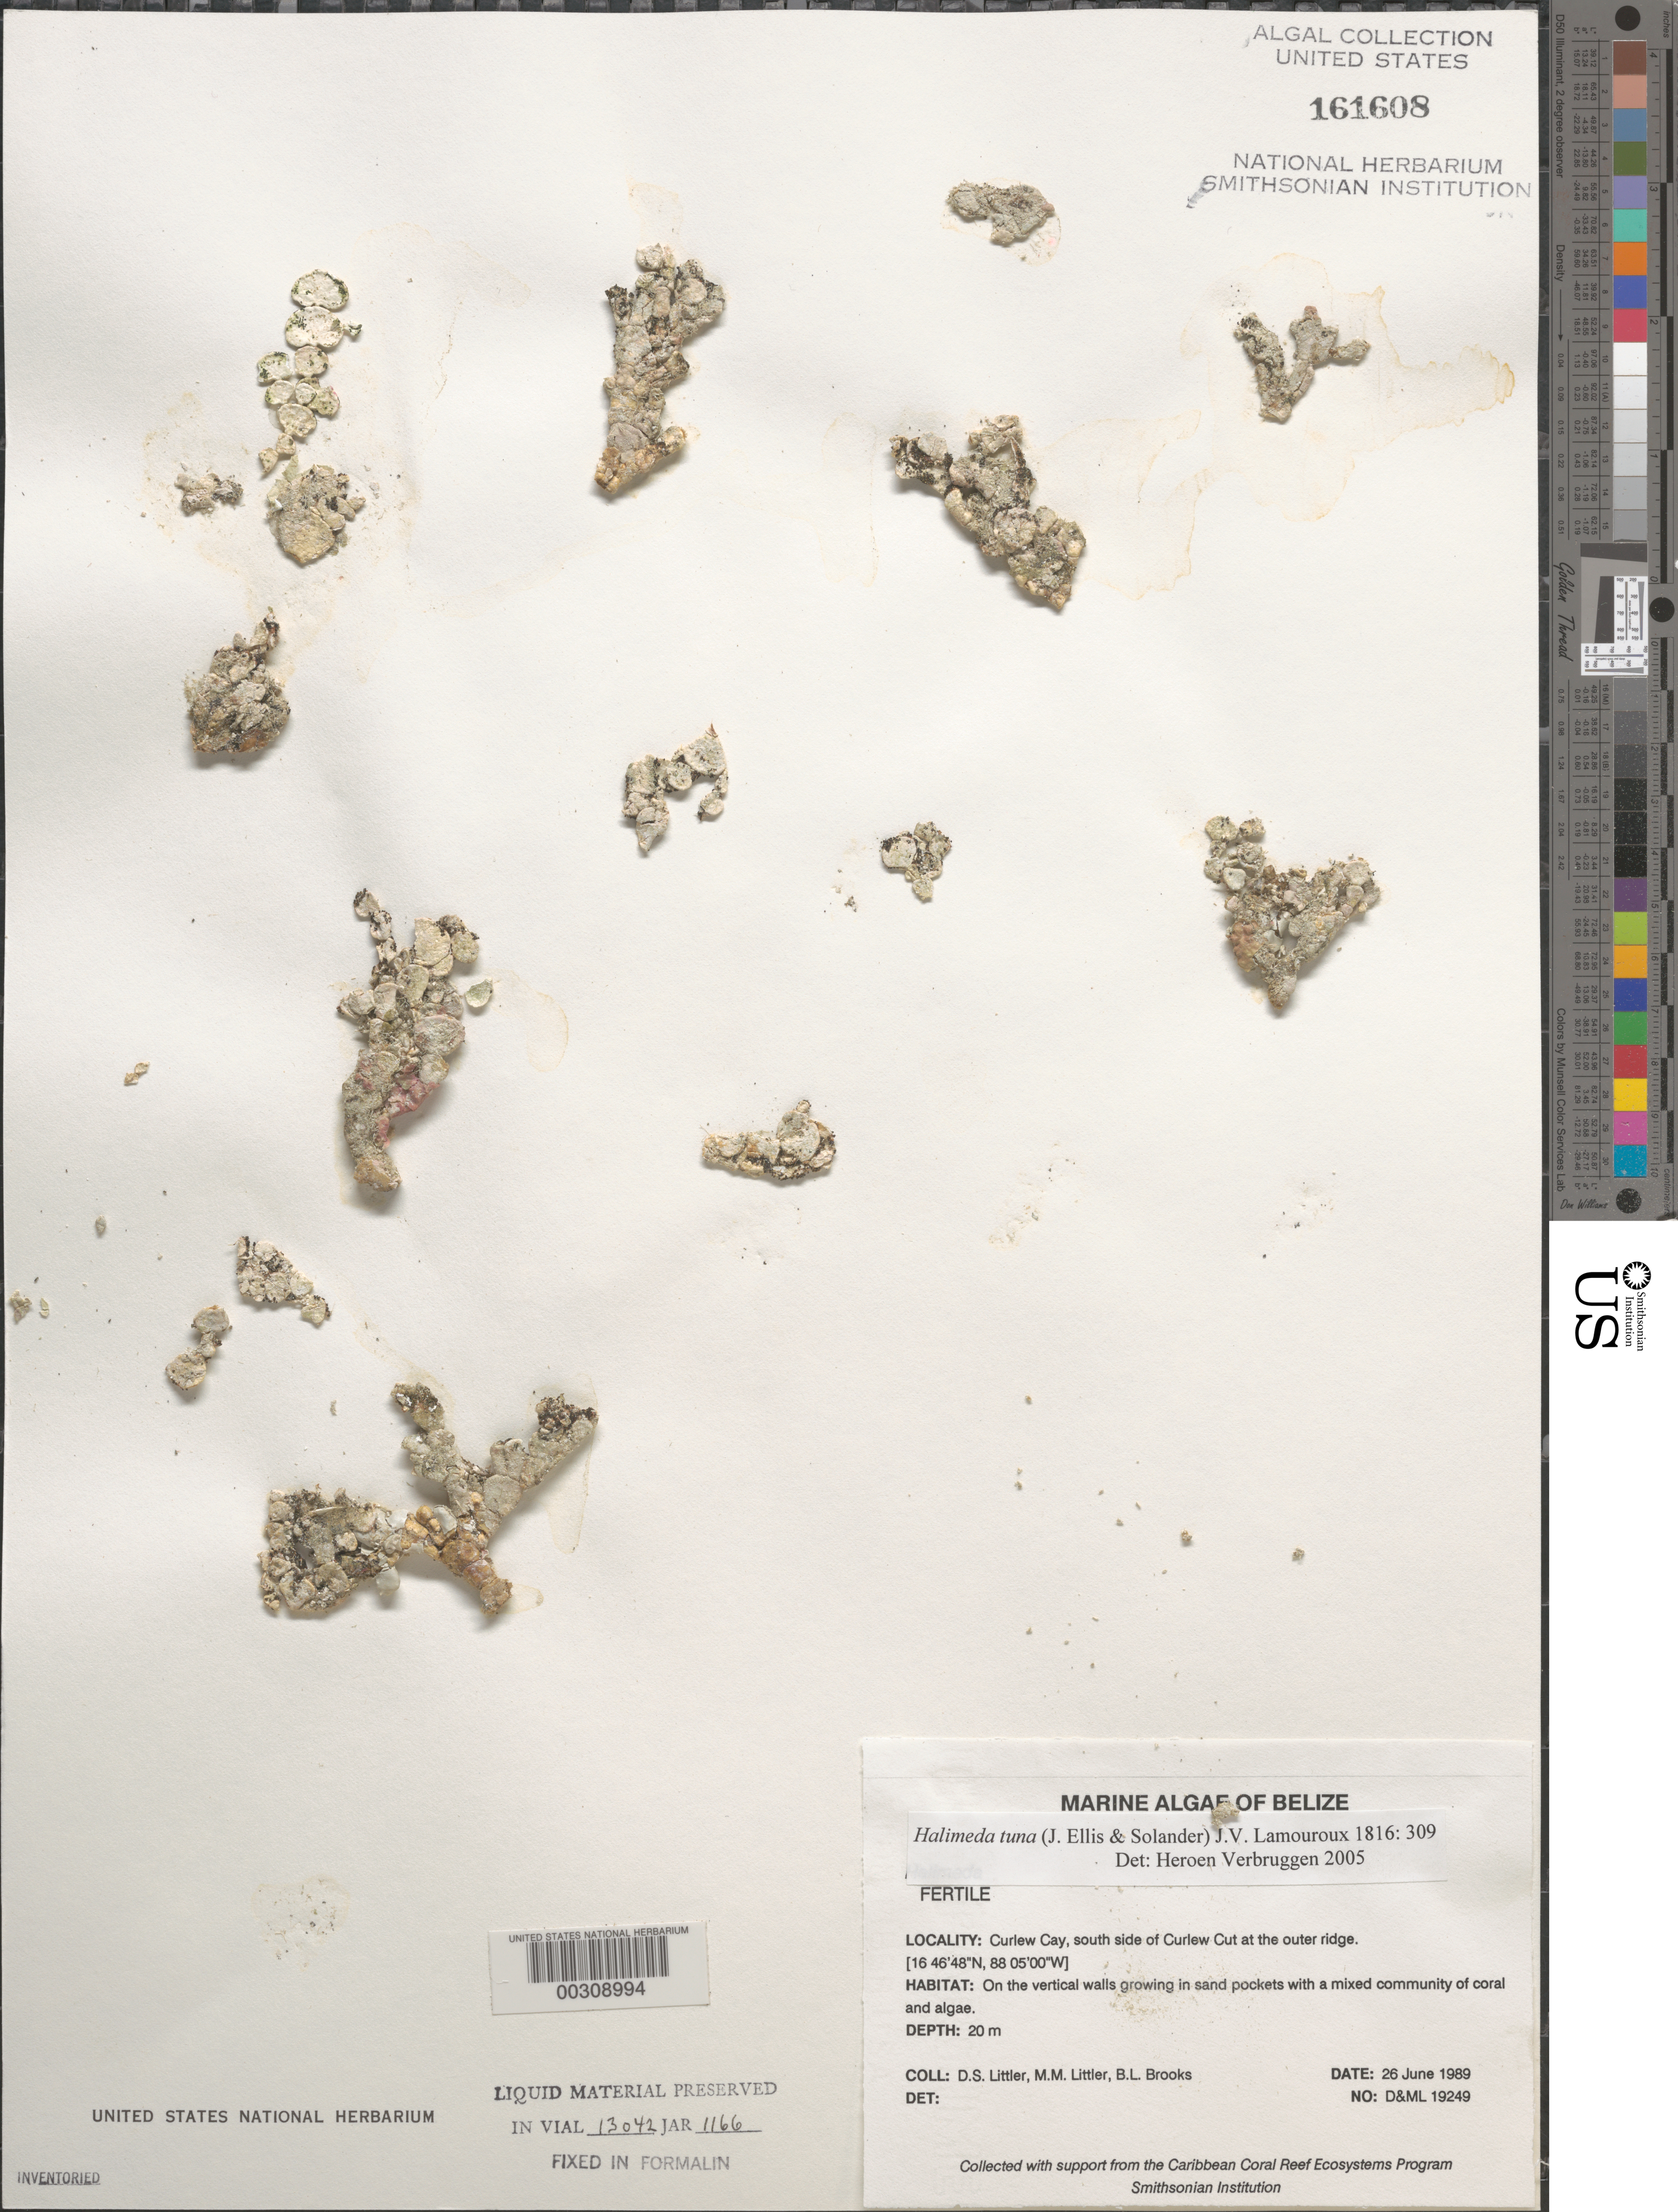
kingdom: Plantae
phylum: Chlorophyta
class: Ulvophyceae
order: Bryopsidales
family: Halimedaceae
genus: Halimeda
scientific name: Halimeda tuna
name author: (J. Ellis & Sol.) J.V.Lamouroux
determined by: Verbruggen, H.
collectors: D. S. Littler, M. M. Littler & B. Brooks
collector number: D&ML 19249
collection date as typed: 26 Jun 1989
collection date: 1989-06-26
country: Belize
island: Curlew Cay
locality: Curlew Cut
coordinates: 16 46' 48" N, 88 05' 00" w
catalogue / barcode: US 161608